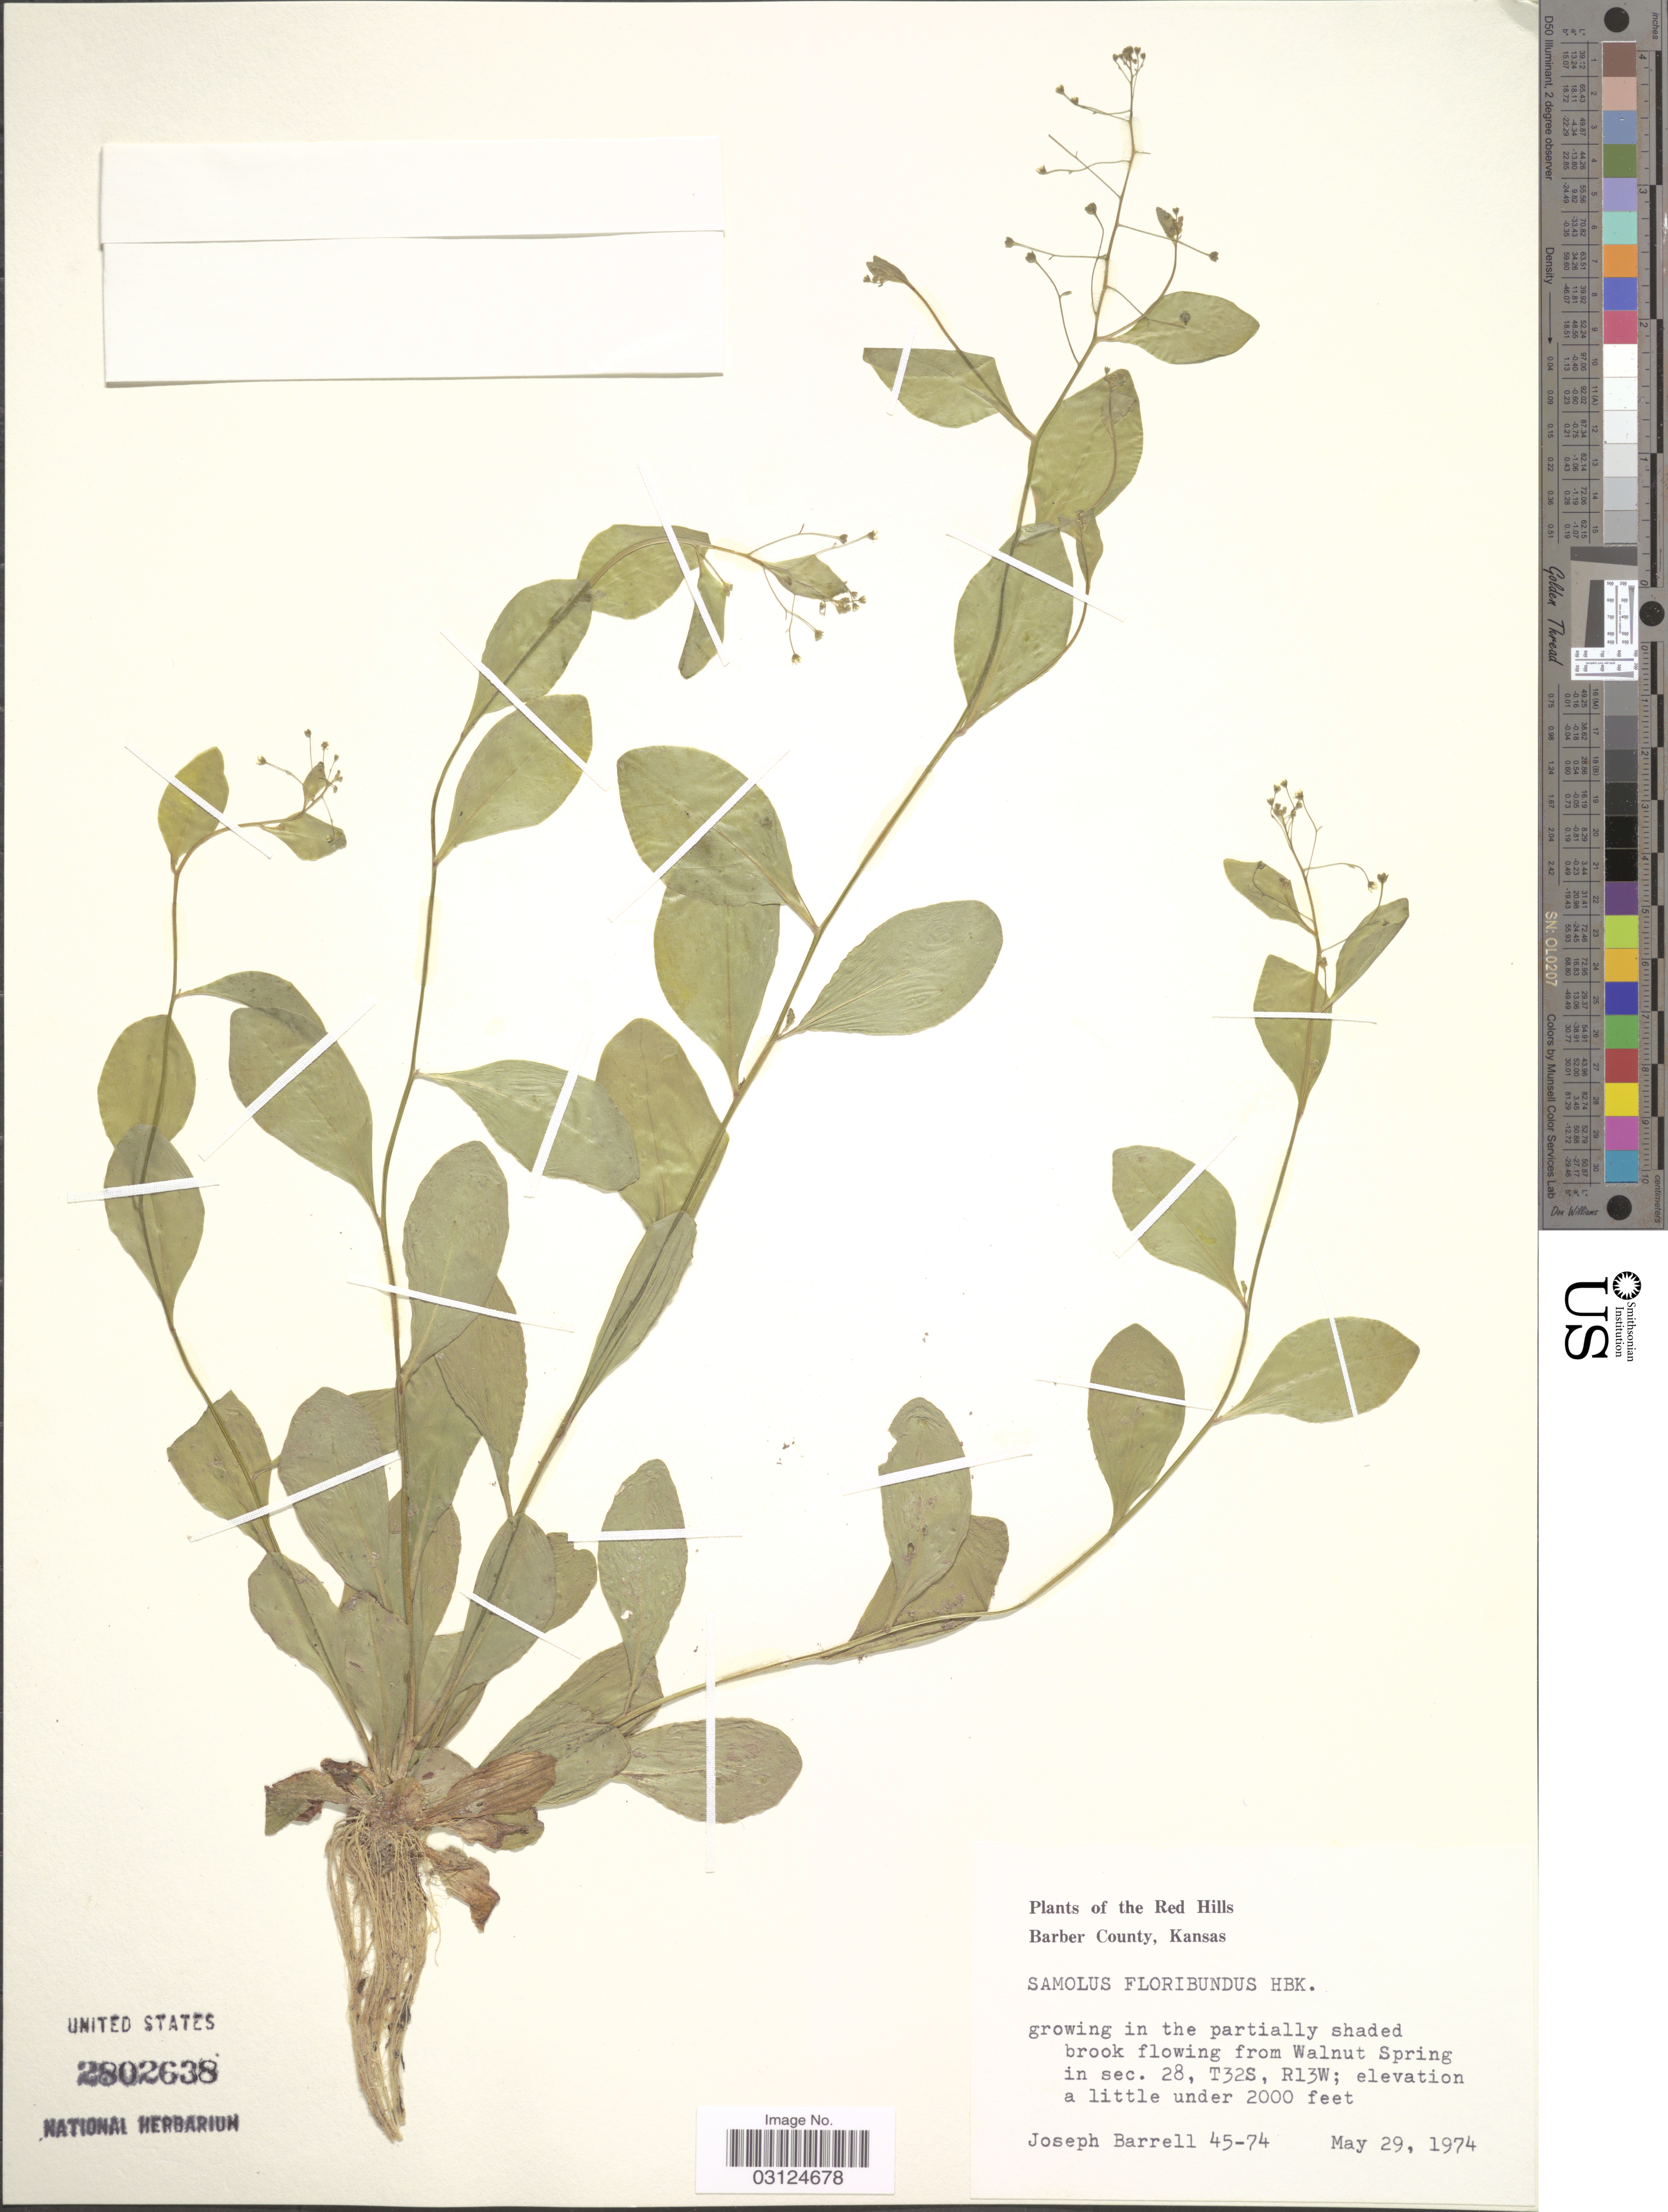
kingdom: Plantae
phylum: Tracheophyta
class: Magnoliopsida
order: Ericales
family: Primulaceae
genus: Samolus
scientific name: Samolus parviflorus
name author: Raf.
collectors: J. Barrell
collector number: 45-74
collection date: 1974-05-29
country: United States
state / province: Kansas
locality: Red Hills. Barber County. Growing in the partially shaded brook following from Walnut Spring in sec. 28, T32S, R13W.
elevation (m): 610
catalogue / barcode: US 2802638